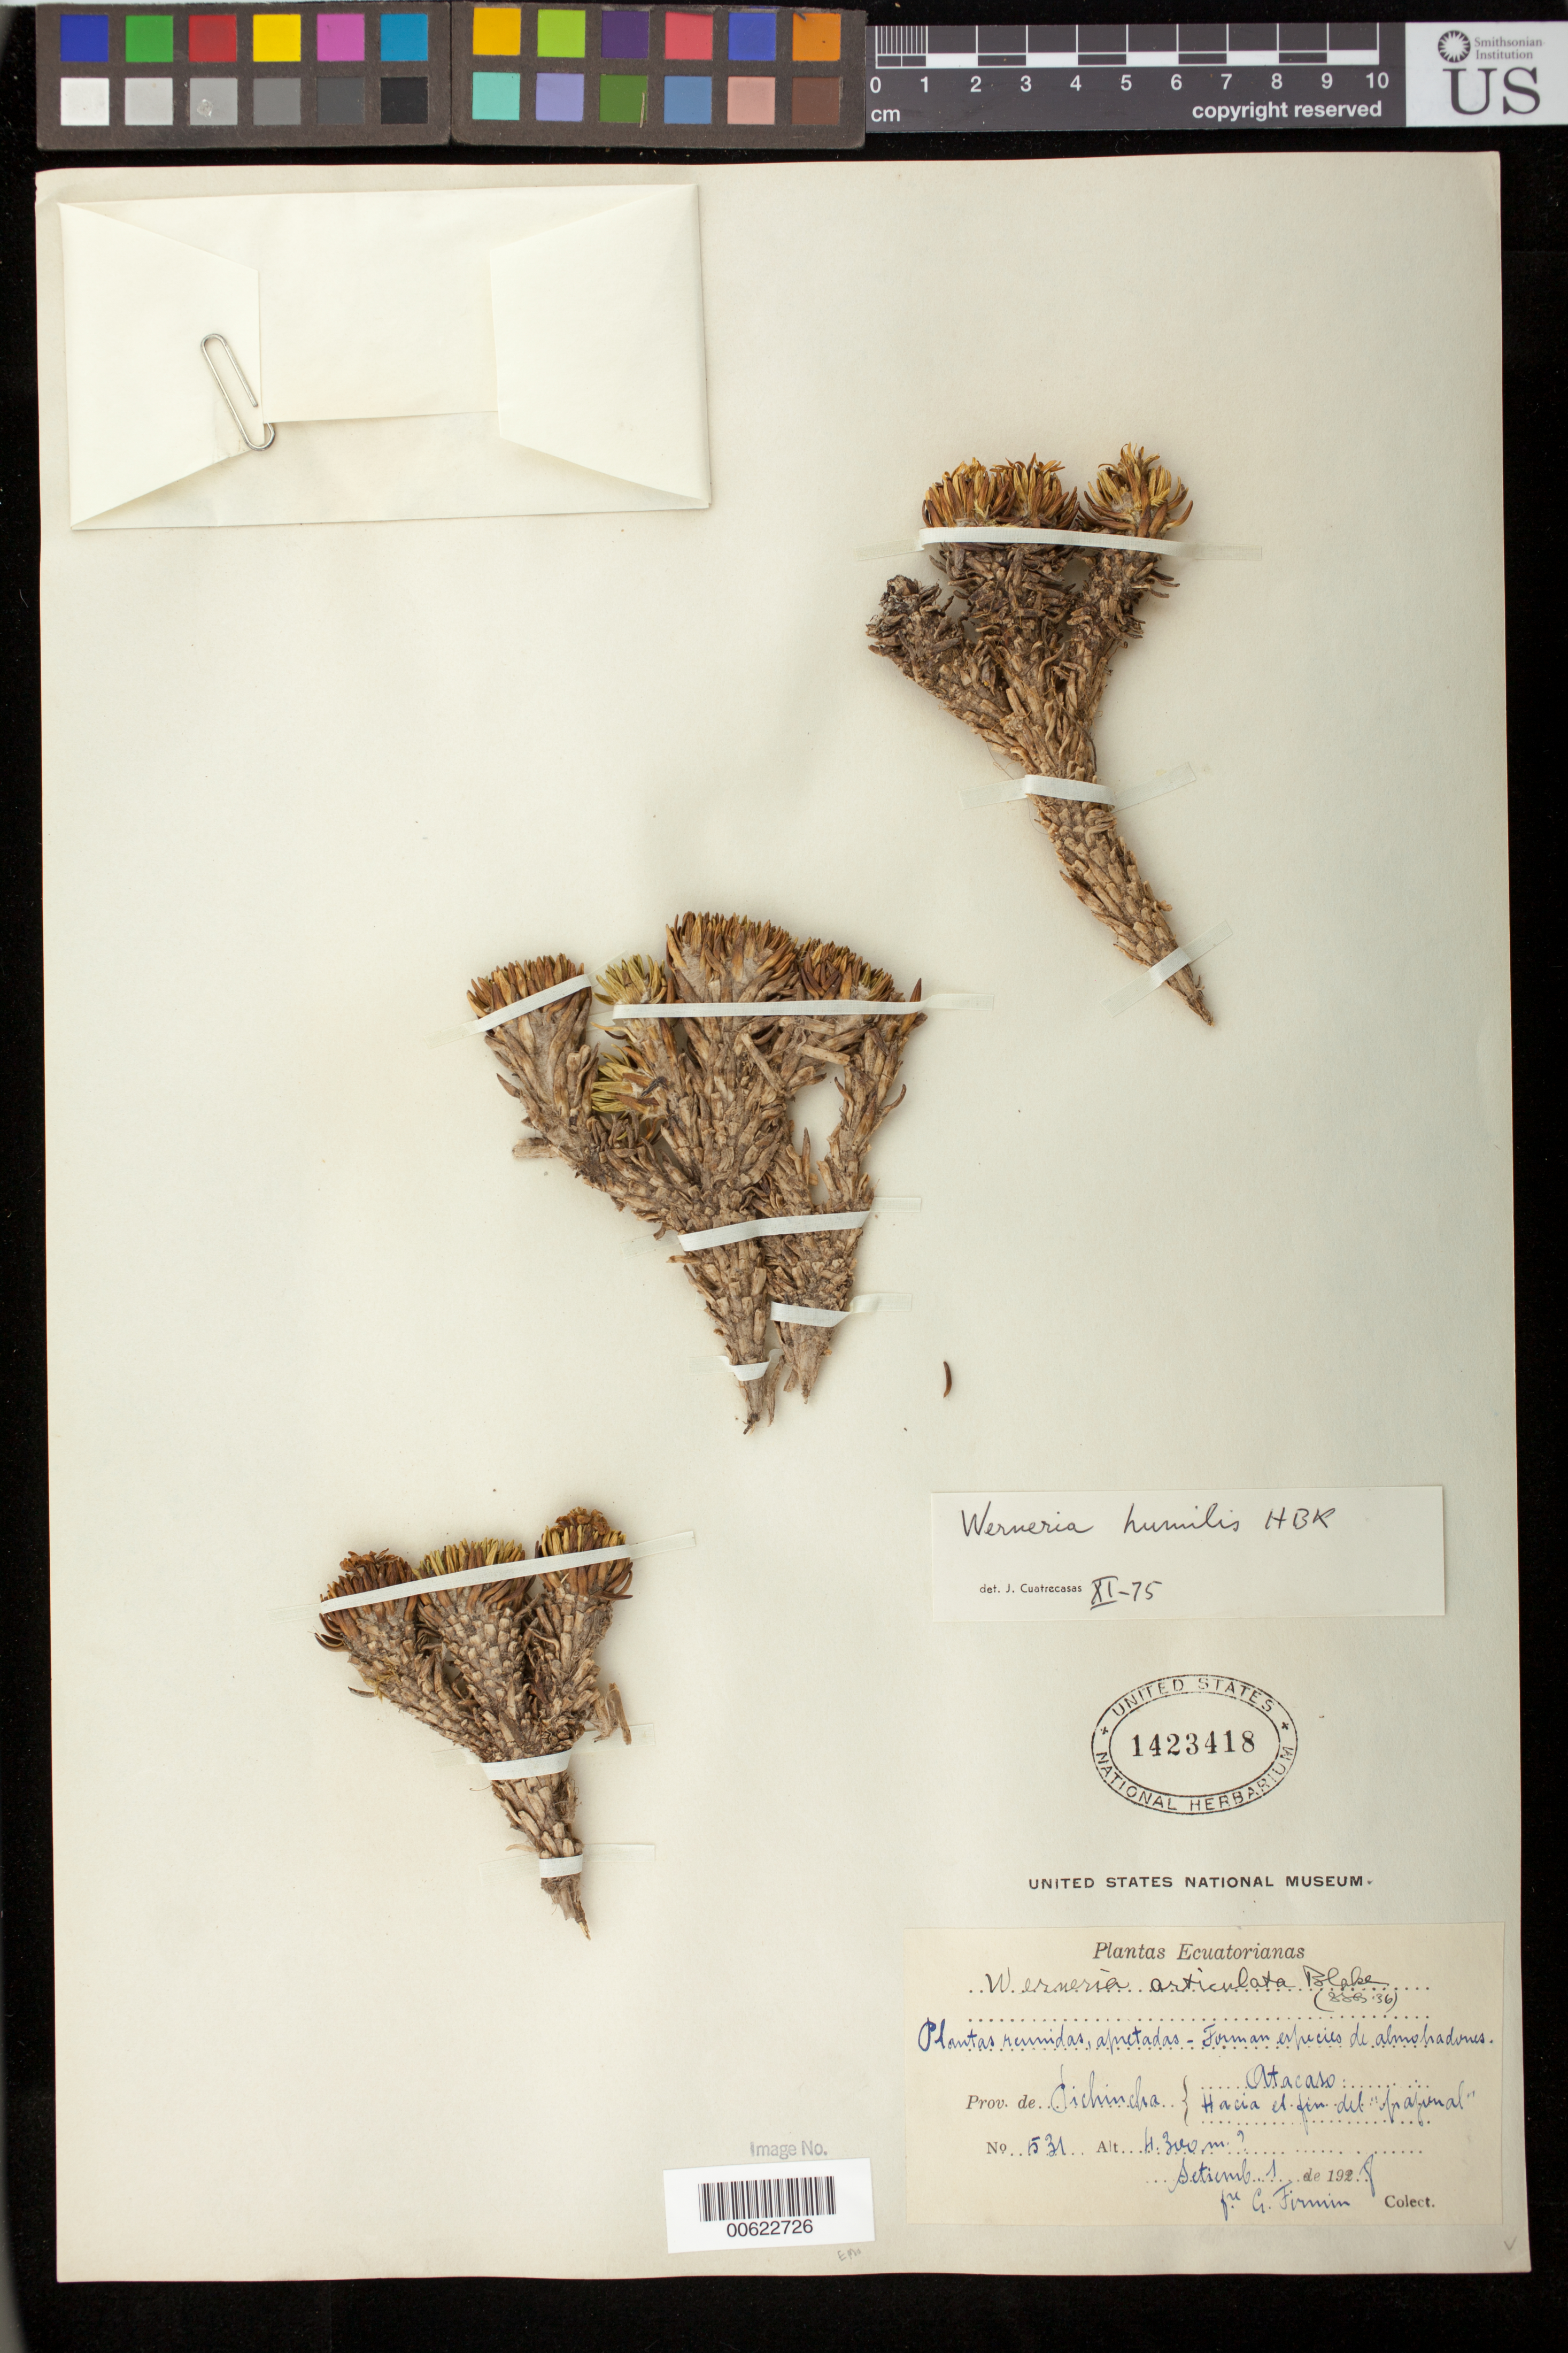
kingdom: Plantae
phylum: Tracheophyta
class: Magnoliopsida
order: Asterales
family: Asteraceae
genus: Xenophyllum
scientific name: Xenophyllum humile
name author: (Kunth) V.A. Funk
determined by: Funk, Vicki A., (BOT), Smithsonian Institution - National Museum of Natural History (UNITED STATES)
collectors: G. Firmin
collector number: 1531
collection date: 1928-09-01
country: Ecuador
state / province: Pichincha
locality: Atacazo (monte)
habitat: Hacia el fin del "pajunal"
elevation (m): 4300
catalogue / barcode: US 1423418